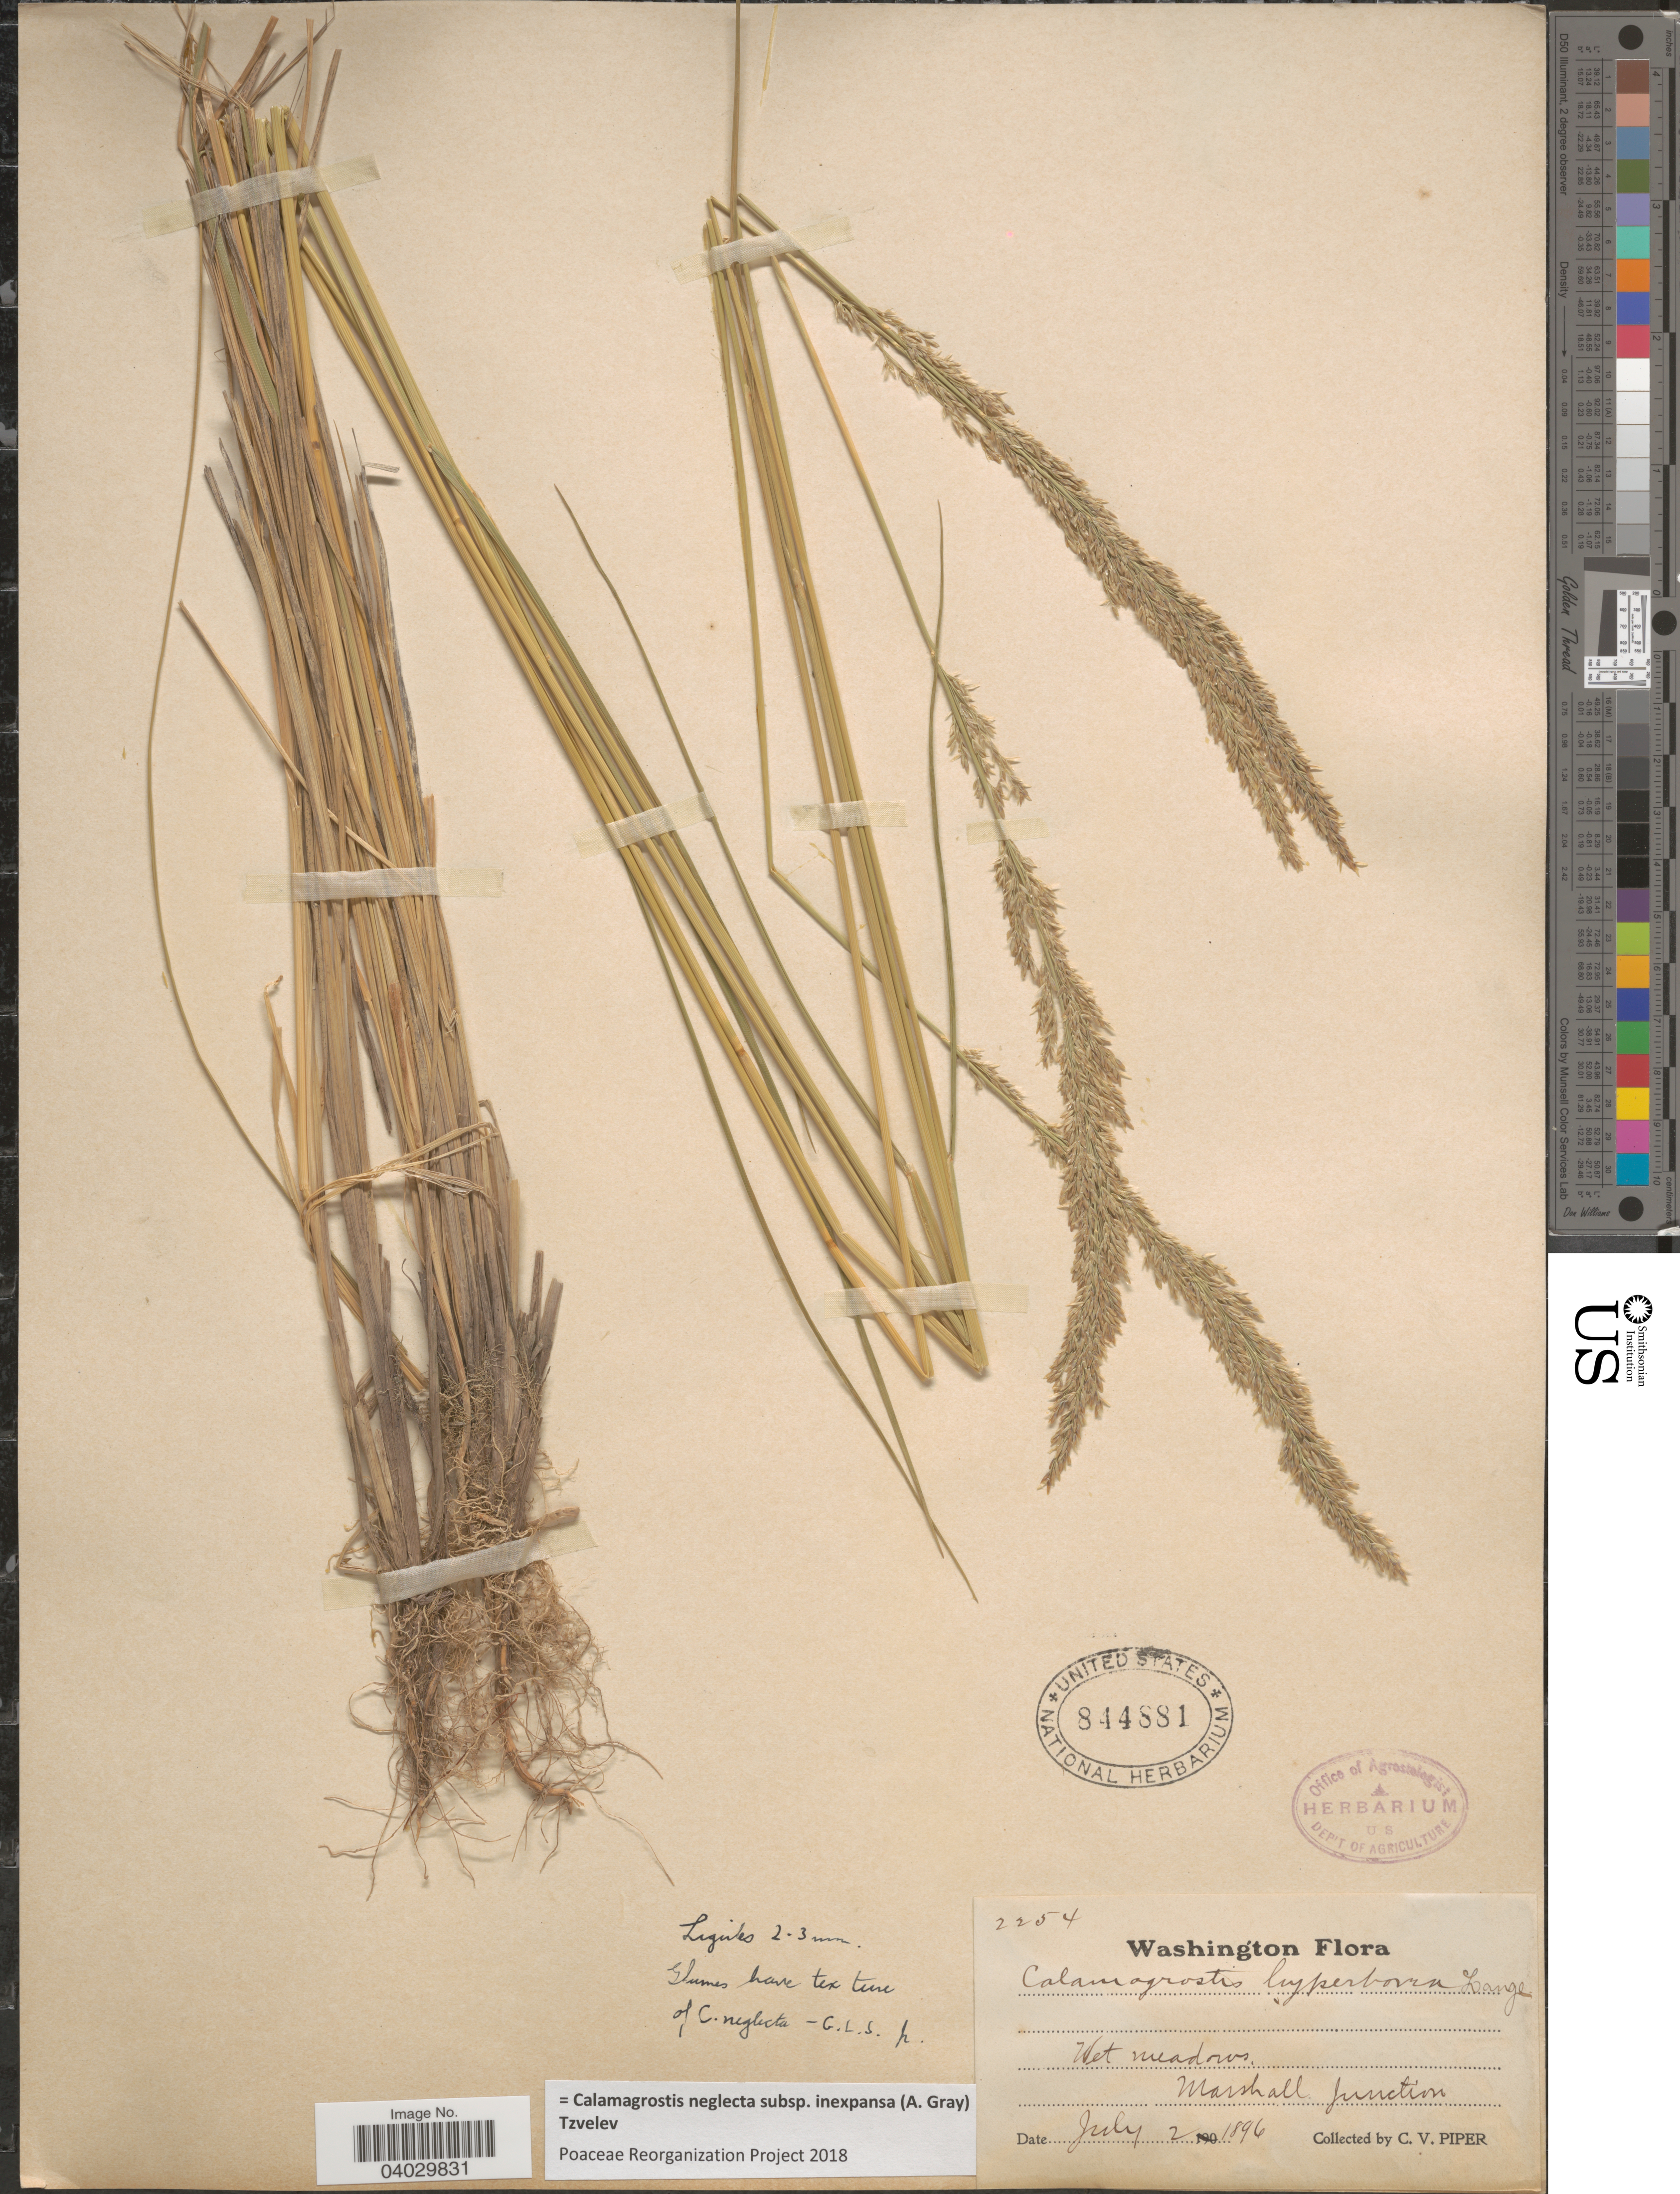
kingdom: Plantae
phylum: Tracheophyta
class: Liliopsida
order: Poales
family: Poaceae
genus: Calamagrostis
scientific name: Calamagrostis neglecta subsp. inexpansa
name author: (A. Gray) Tzvelev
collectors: C. V. Piper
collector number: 2254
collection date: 1896-07-02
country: United States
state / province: Washington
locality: Wet meadows. Marshall junction.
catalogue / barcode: US 844881